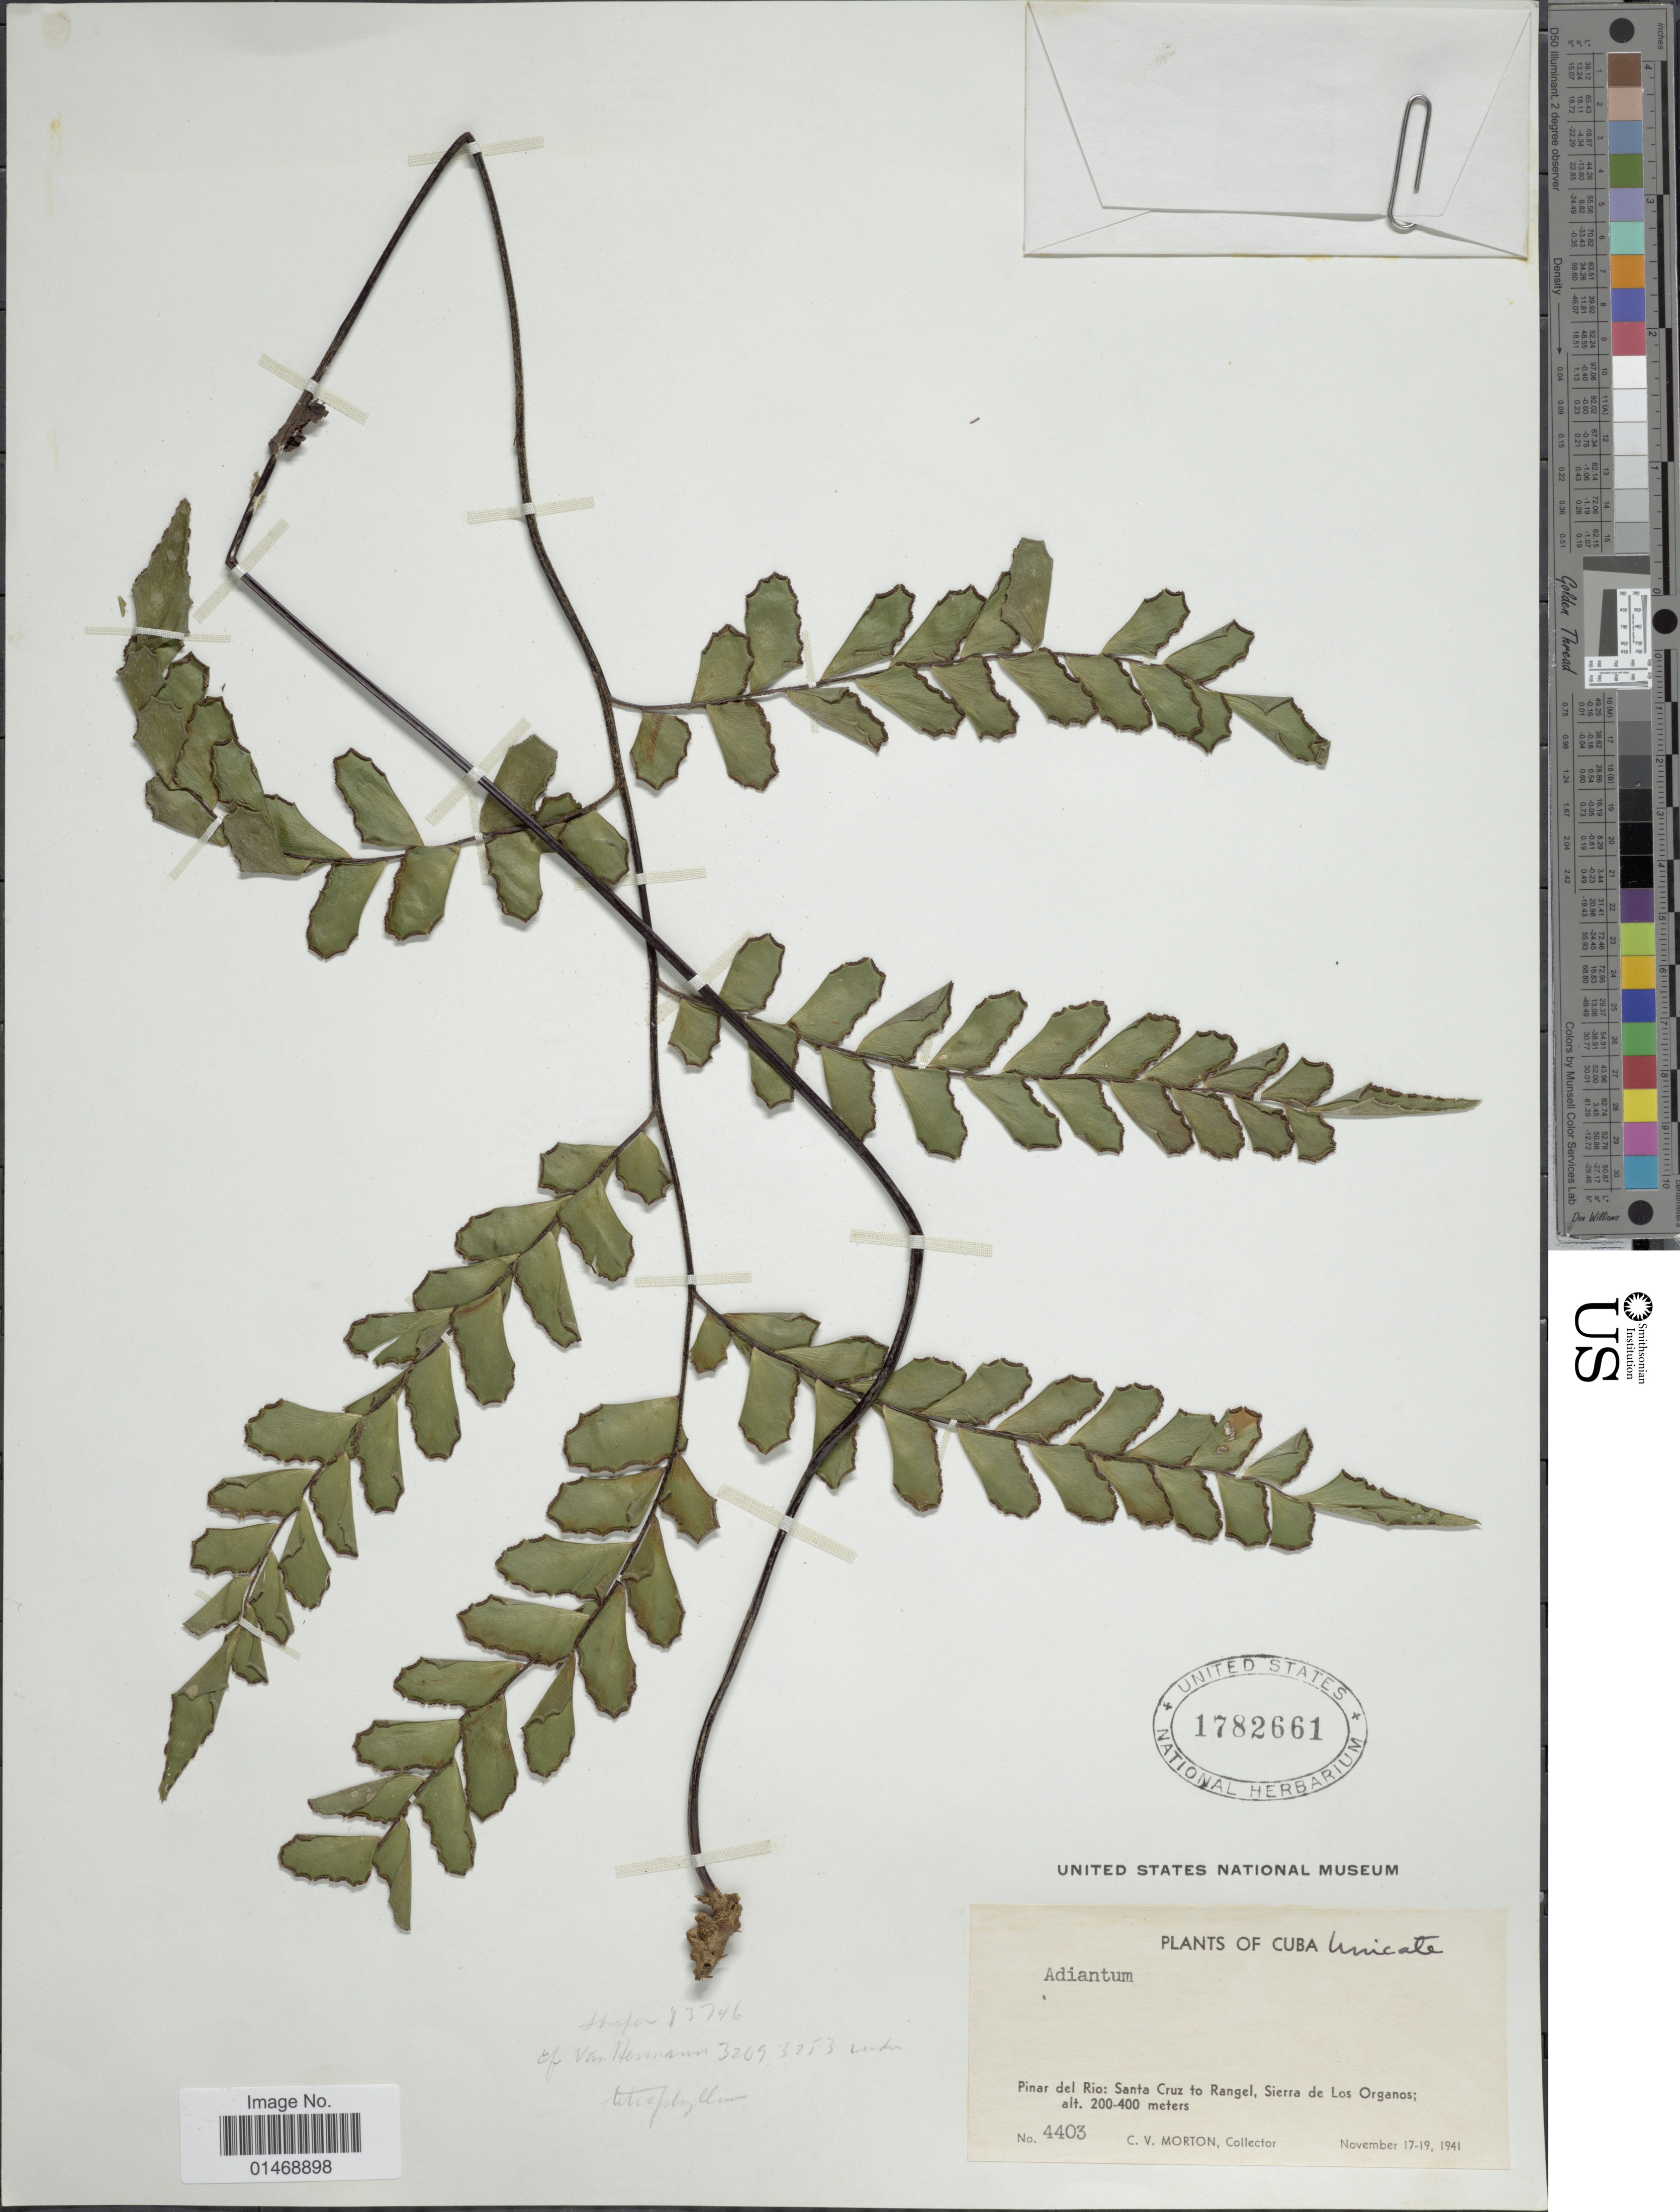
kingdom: Plantae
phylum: Tracheophyta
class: Polypodiopsida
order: Polypodiales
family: Pteridaceae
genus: Adiantum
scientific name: Adiantum laxum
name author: Kunze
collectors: C. V. Morton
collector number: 4403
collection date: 1941-11-17/1941-11-19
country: Cuba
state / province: Pinar del Río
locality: Santa Cruz to Rangel, Sierra de Los organos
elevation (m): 200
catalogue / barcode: US 1782661